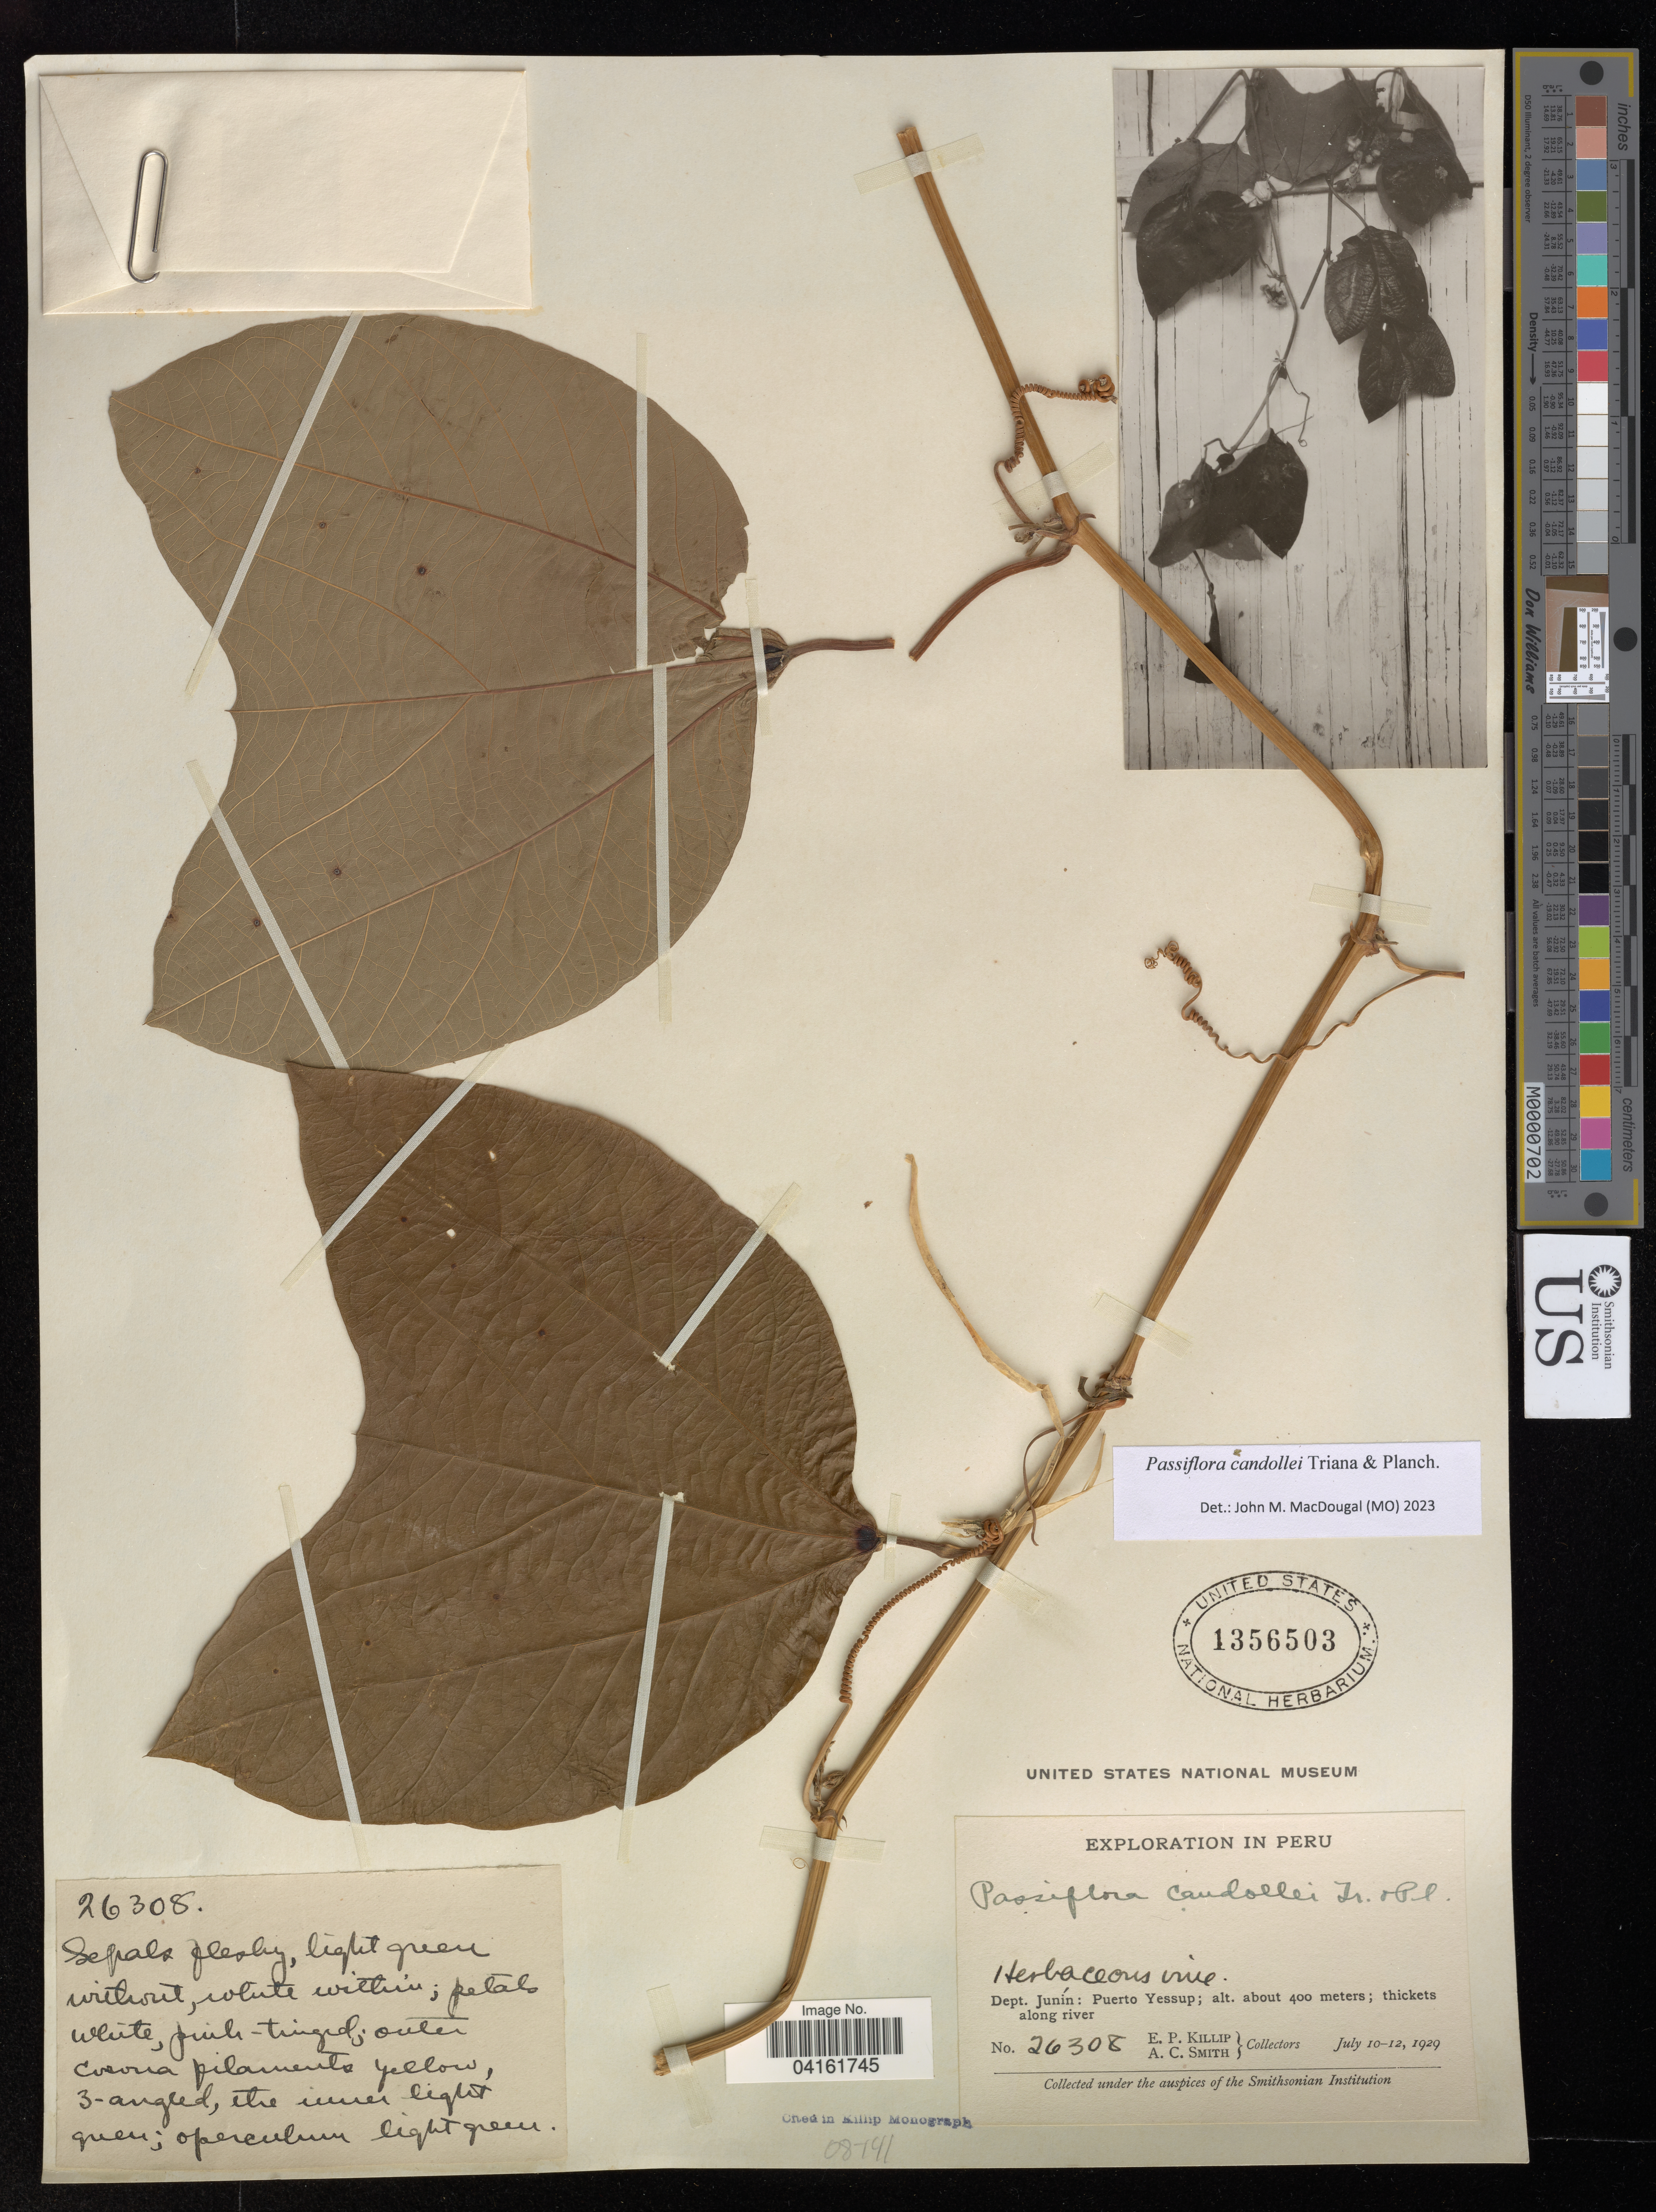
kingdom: Plantae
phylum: Tracheophyta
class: Magnoliopsida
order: Malpighiales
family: Passifloraceae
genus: Passiflora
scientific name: Passiflora candollei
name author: Triana & Planch.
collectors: E. P. Killip & A. C. Smith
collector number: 26308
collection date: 1929-07-10/1929-07-12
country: Peru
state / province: Junin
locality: Puerto Yessup.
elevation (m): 400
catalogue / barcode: US 1356503